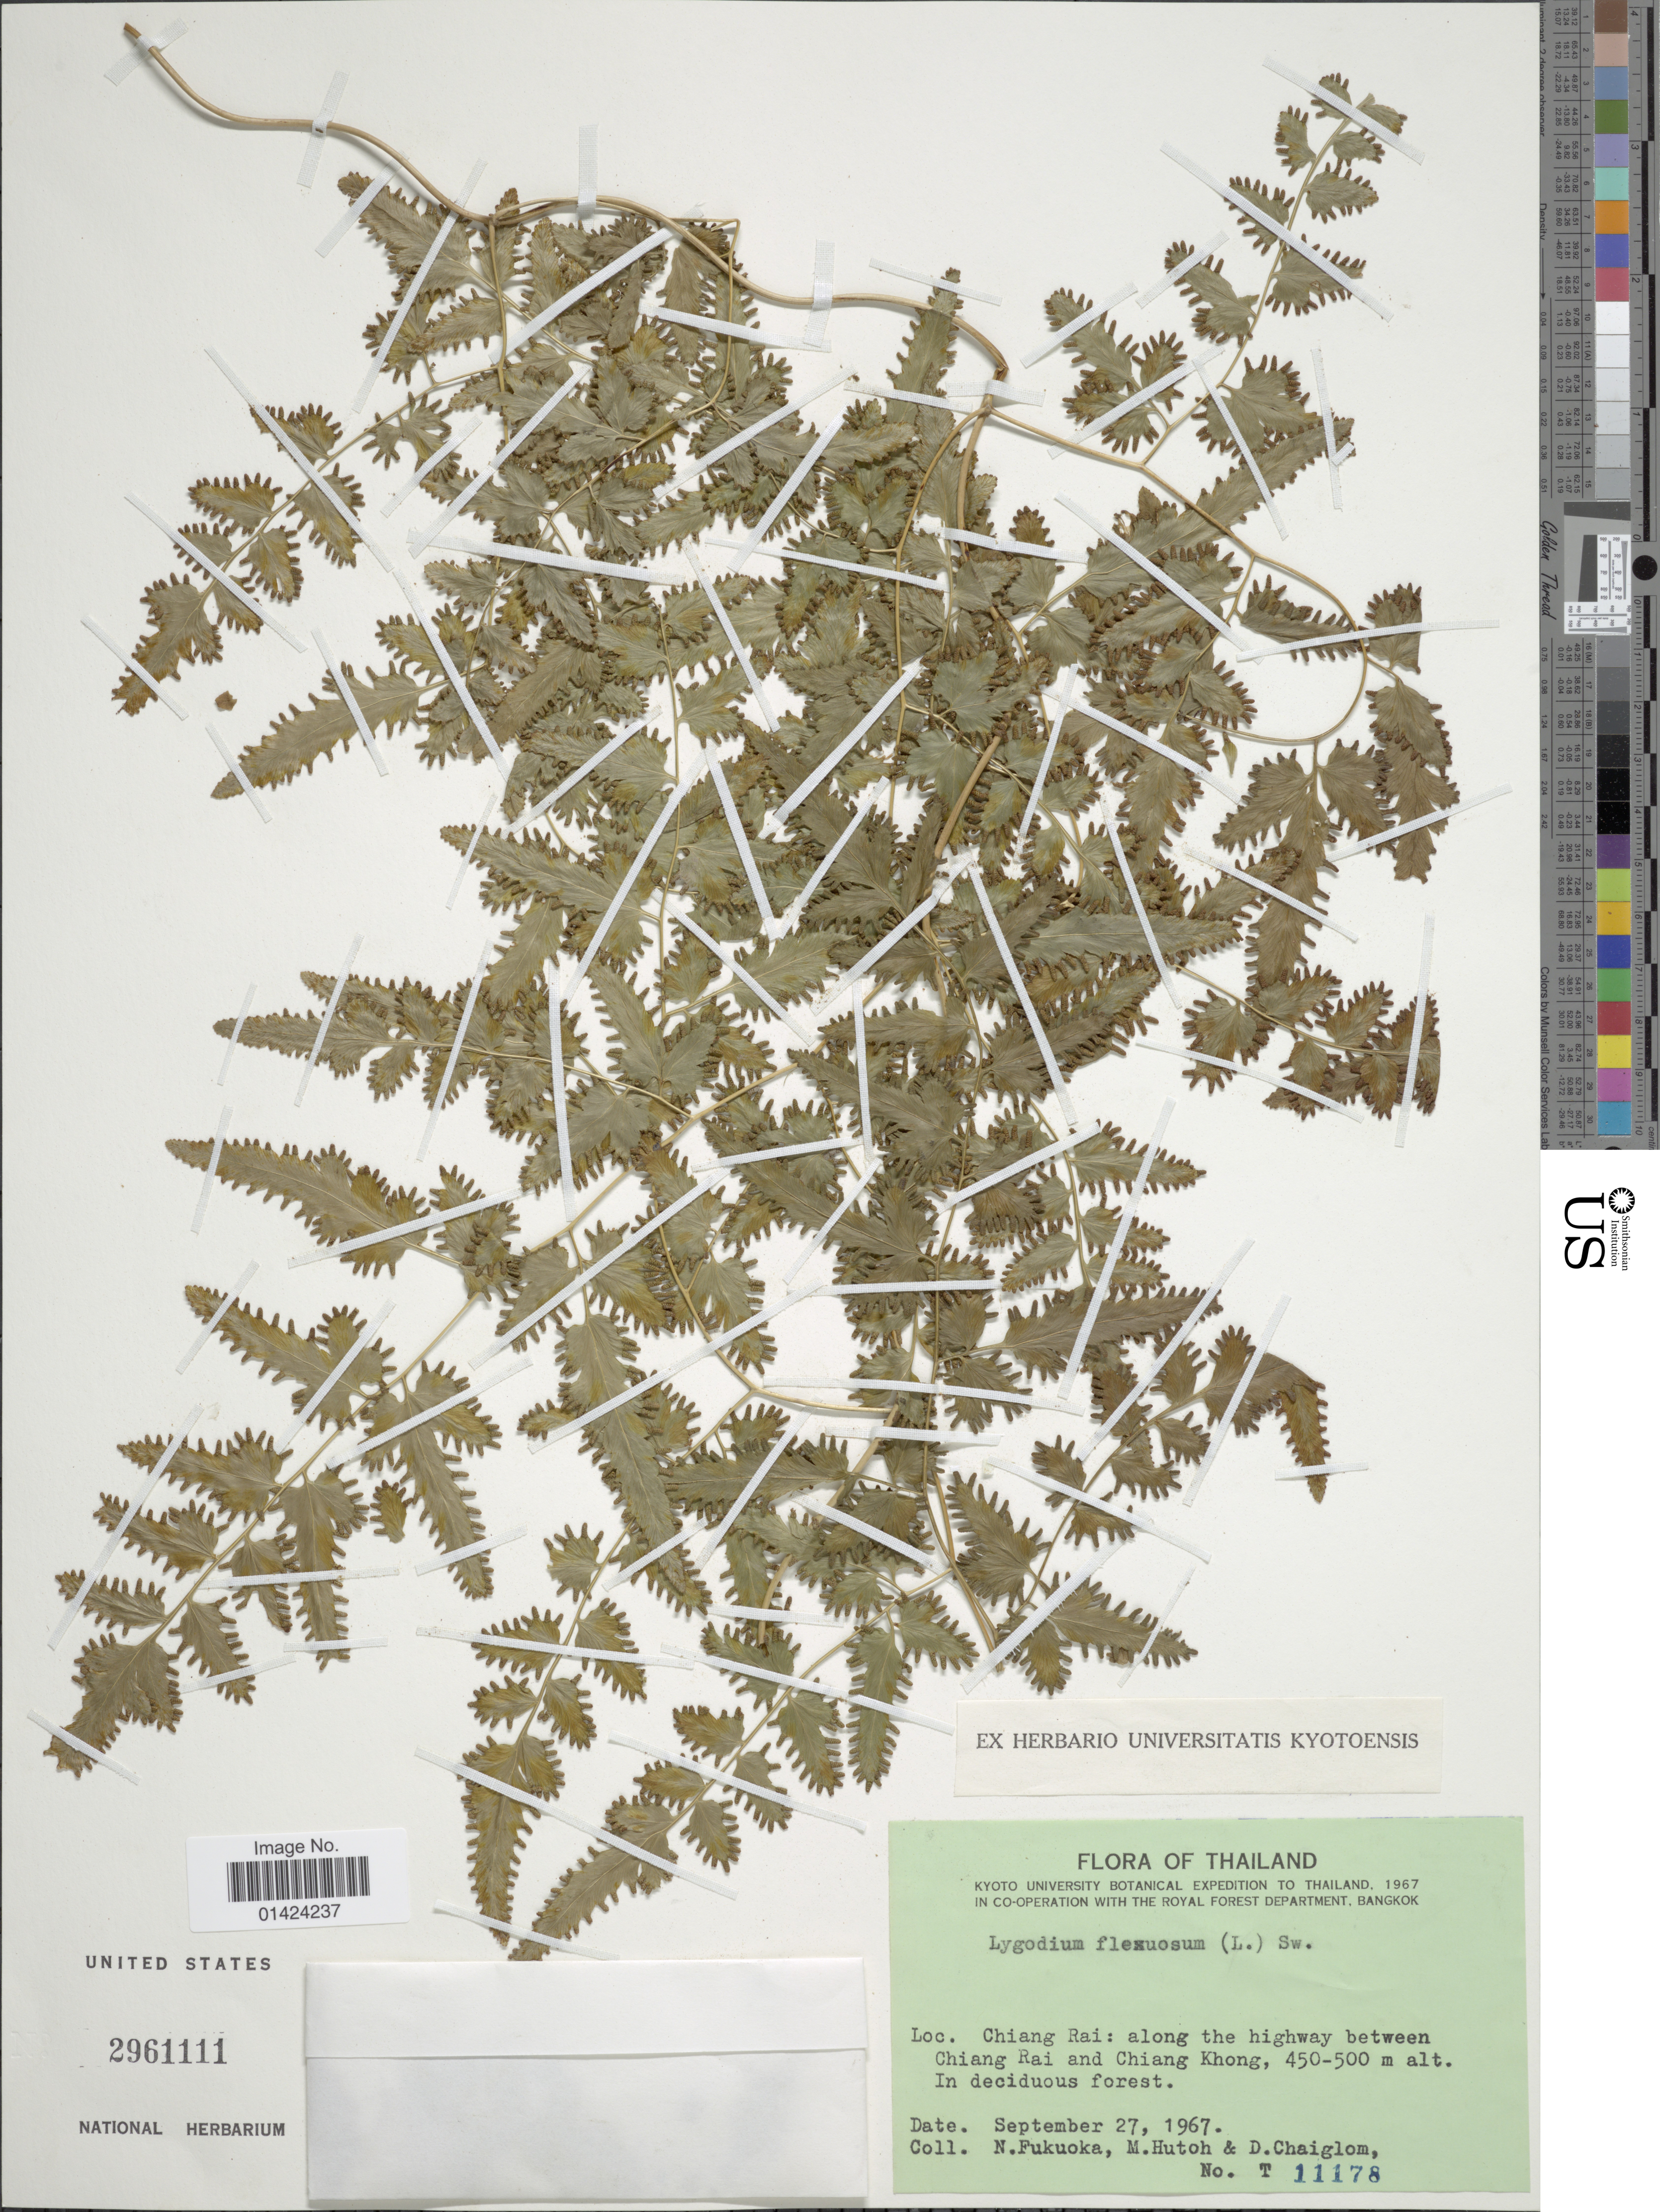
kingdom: Plantae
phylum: Tracheophyta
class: Polypodiopsida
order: Schizaeales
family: Lygodiaceae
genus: Lygodium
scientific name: Lygodium flexuosum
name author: Sw.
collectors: N. Fukuoka, M. Hutch & D. Chaiglom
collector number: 11178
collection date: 1967-09-27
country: Thailand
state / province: Chiang Rai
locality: Along the highway between Chian Rai and Chiang Khong.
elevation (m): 450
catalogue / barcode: US 2961111